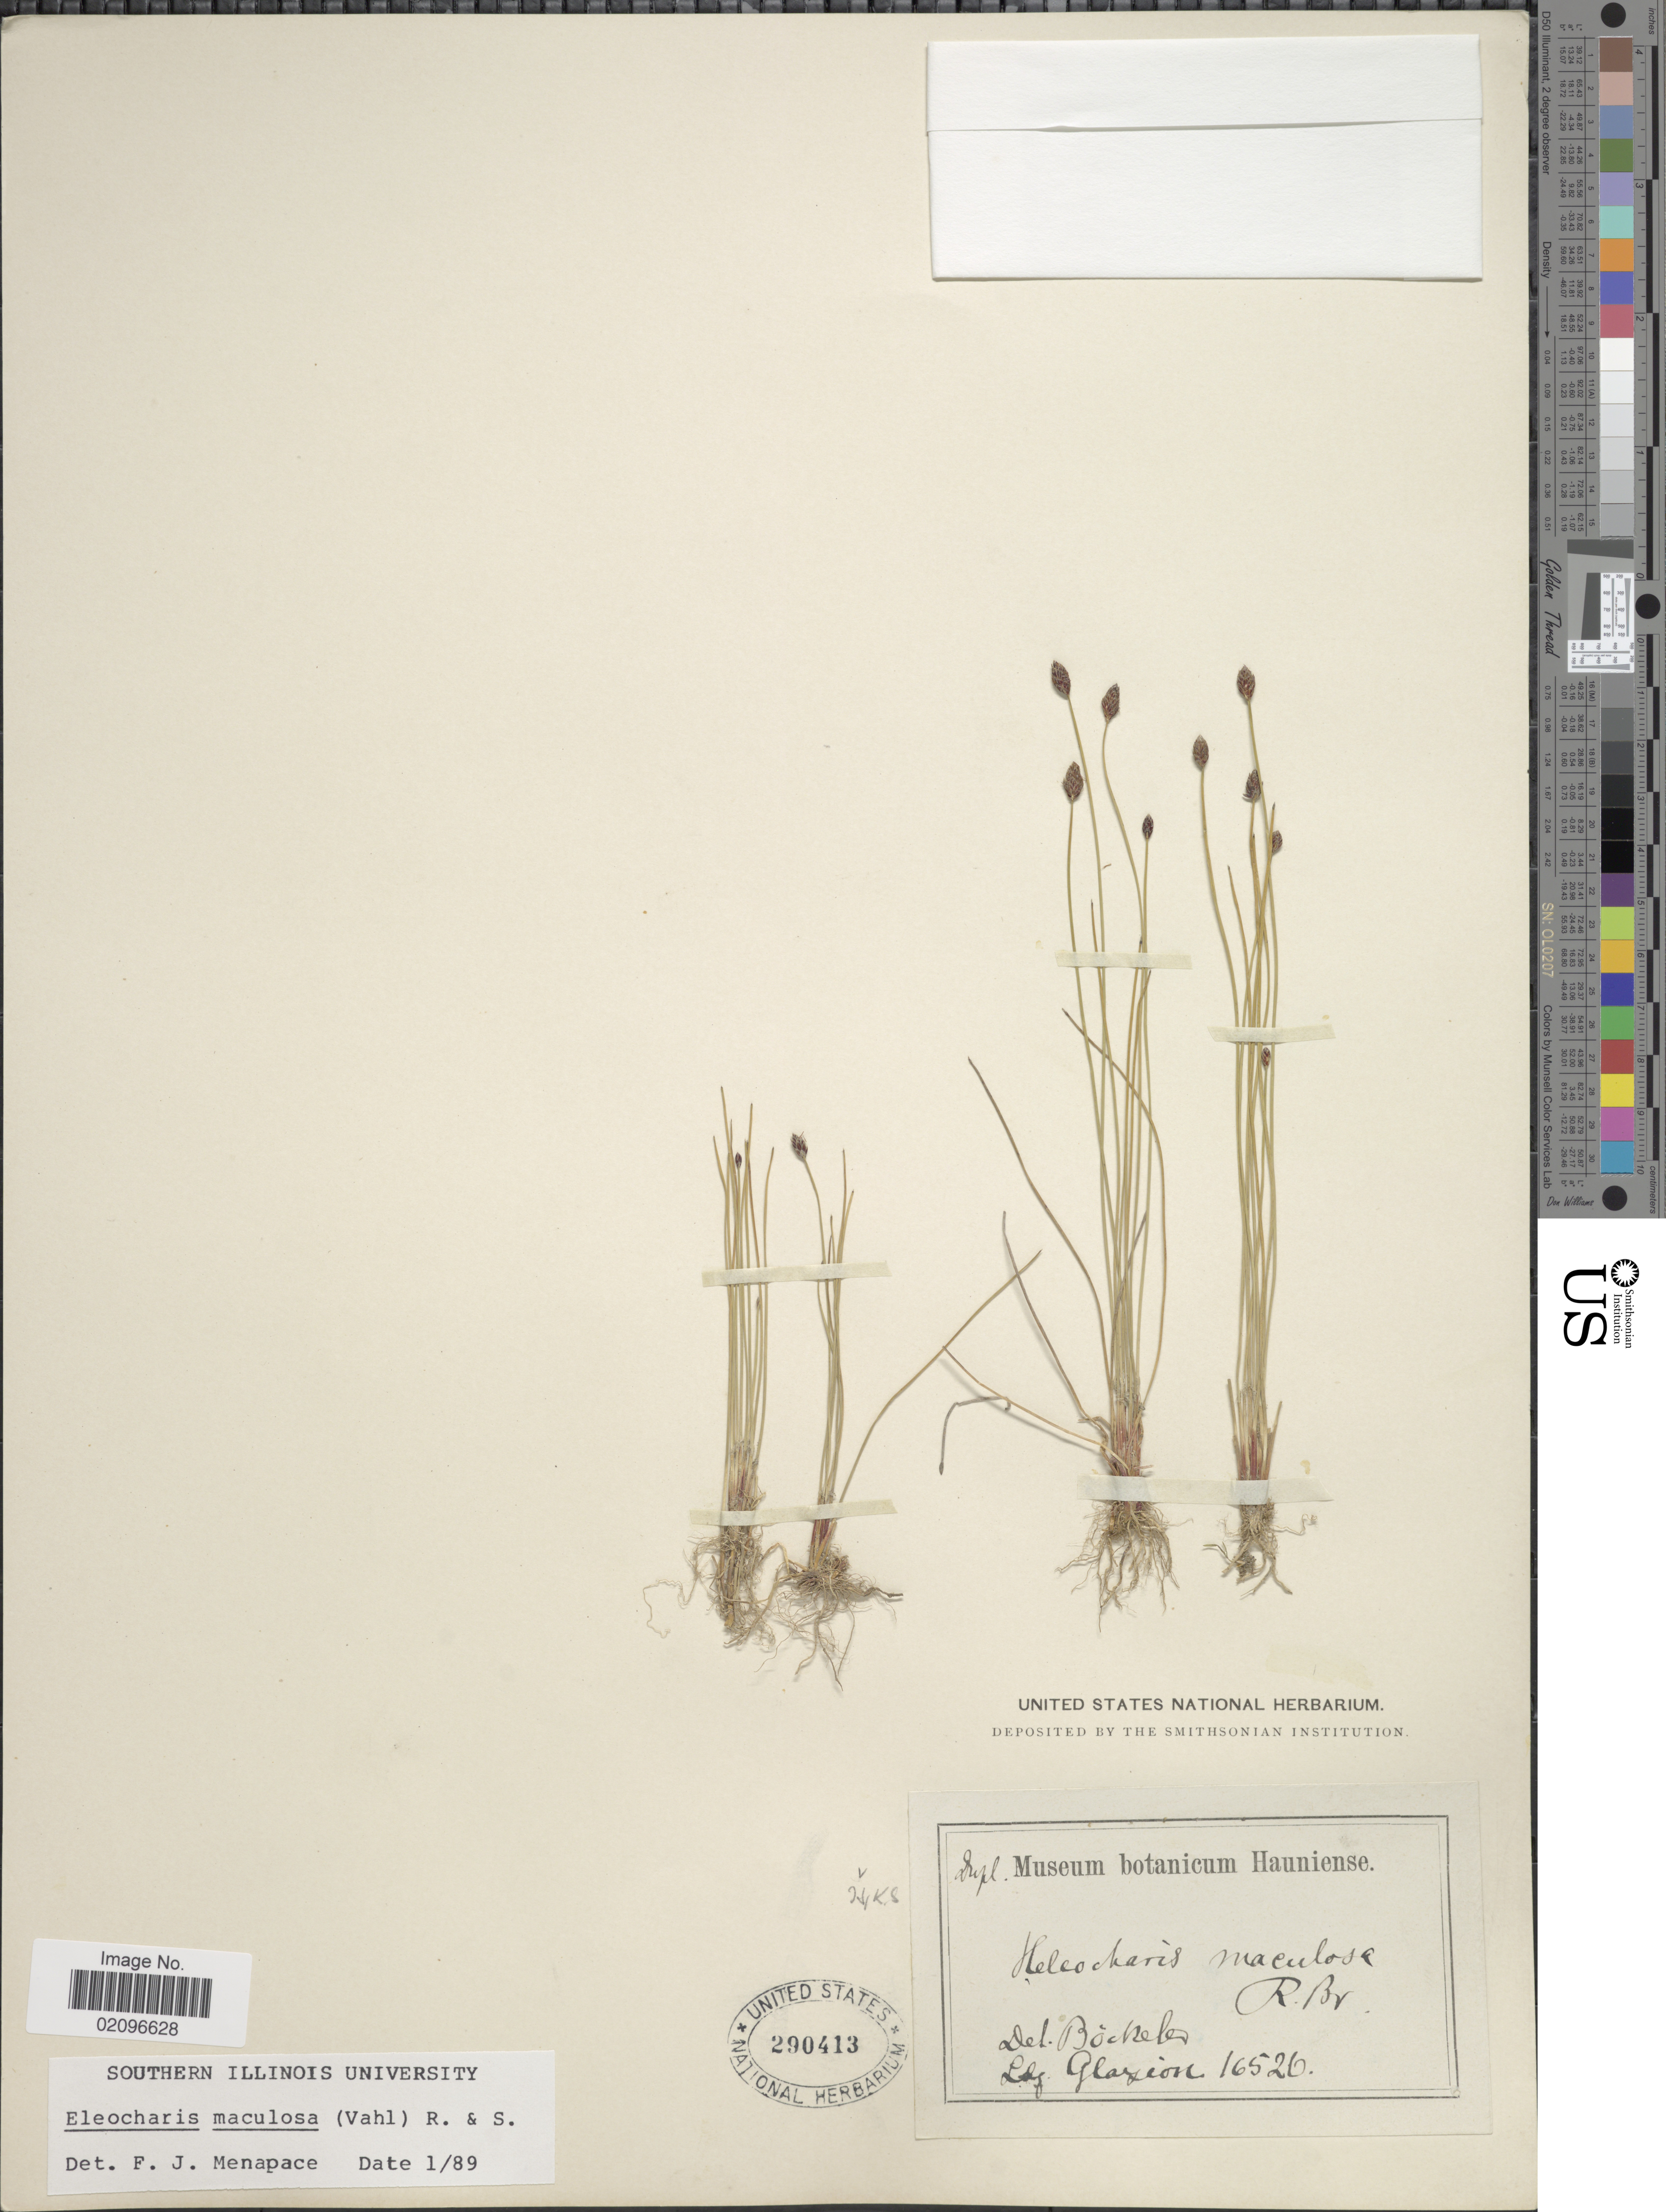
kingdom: Plantae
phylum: Tracheophyta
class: Liliopsida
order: Poales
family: Cyperaceae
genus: Eleocharis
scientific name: Eleocharis maculosa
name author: (Vahl) Roem. & Schult.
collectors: Glaziou, --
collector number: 16526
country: Brazil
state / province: Paraná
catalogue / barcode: US 290413